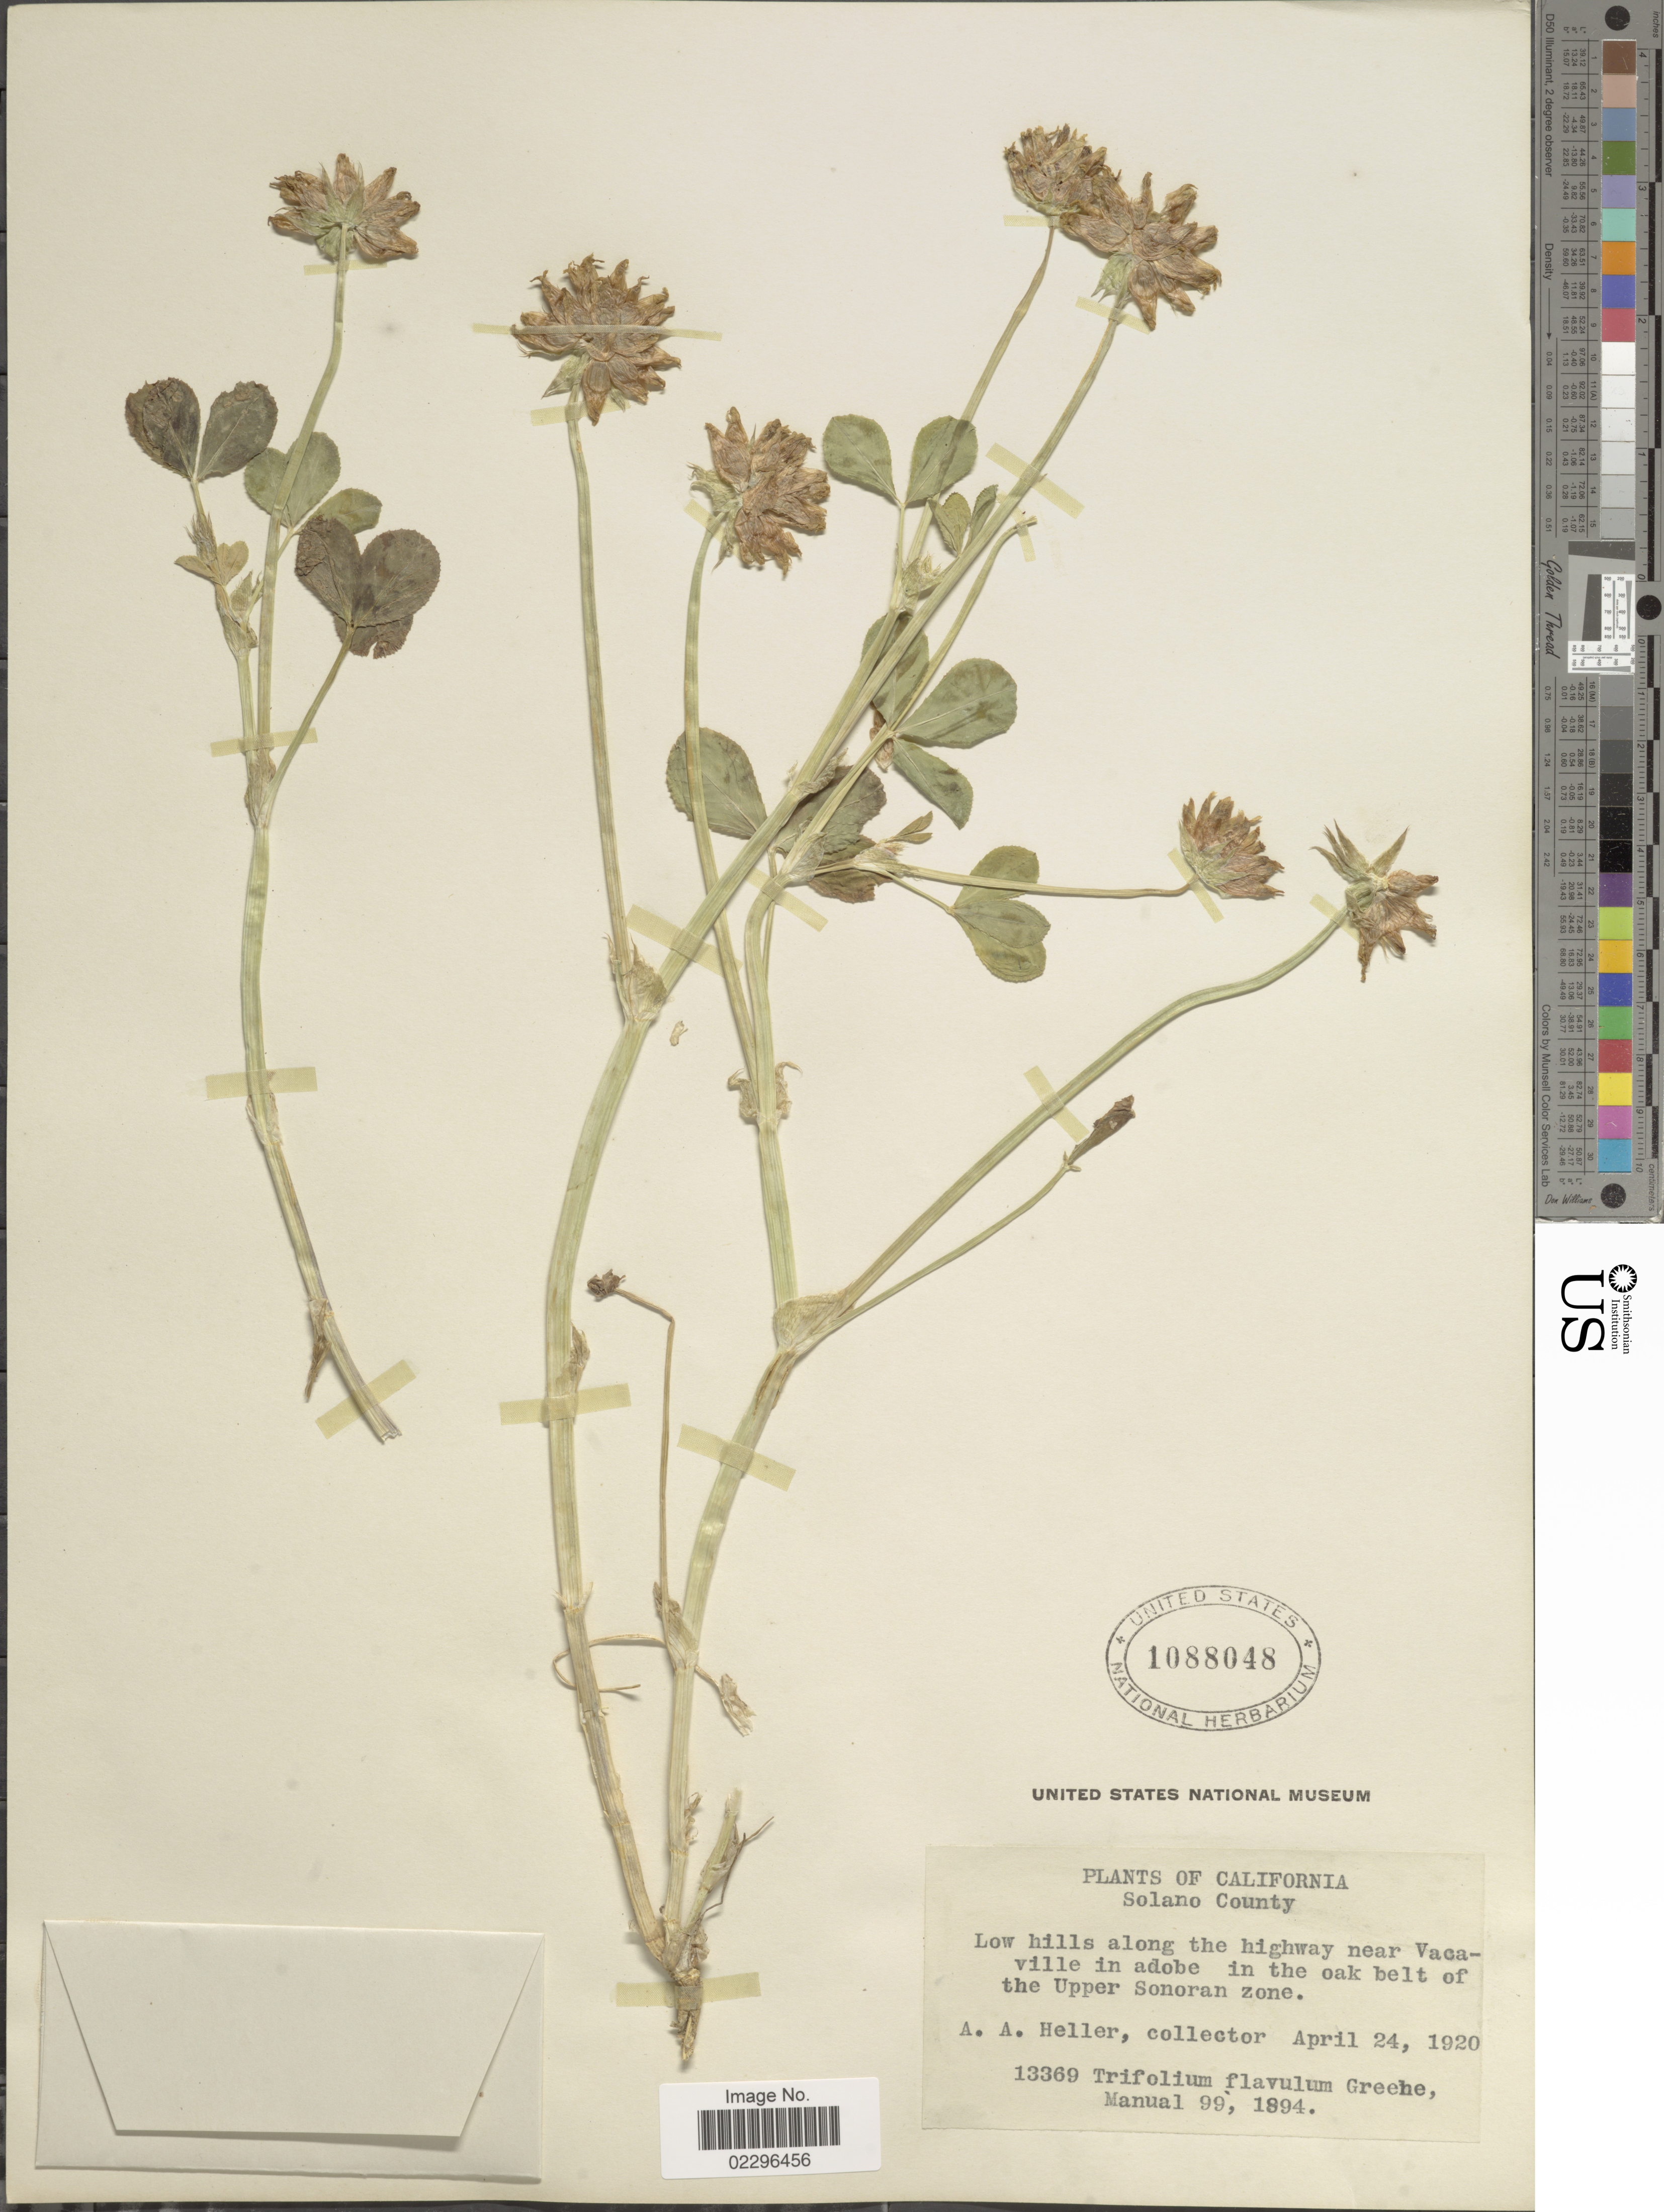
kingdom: Plantae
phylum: Tracheophyta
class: Magnoliopsida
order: Fabales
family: Fabaceae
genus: Trifolium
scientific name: Trifolium fucatum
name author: Lindl.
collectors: A. A. Heller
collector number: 13369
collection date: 1920-04-24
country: United States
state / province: California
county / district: Solano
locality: Solano County, Low hills along the highway near vacaville in adobe in the oak belt of the Upper Sonoran zone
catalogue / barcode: US 1088048